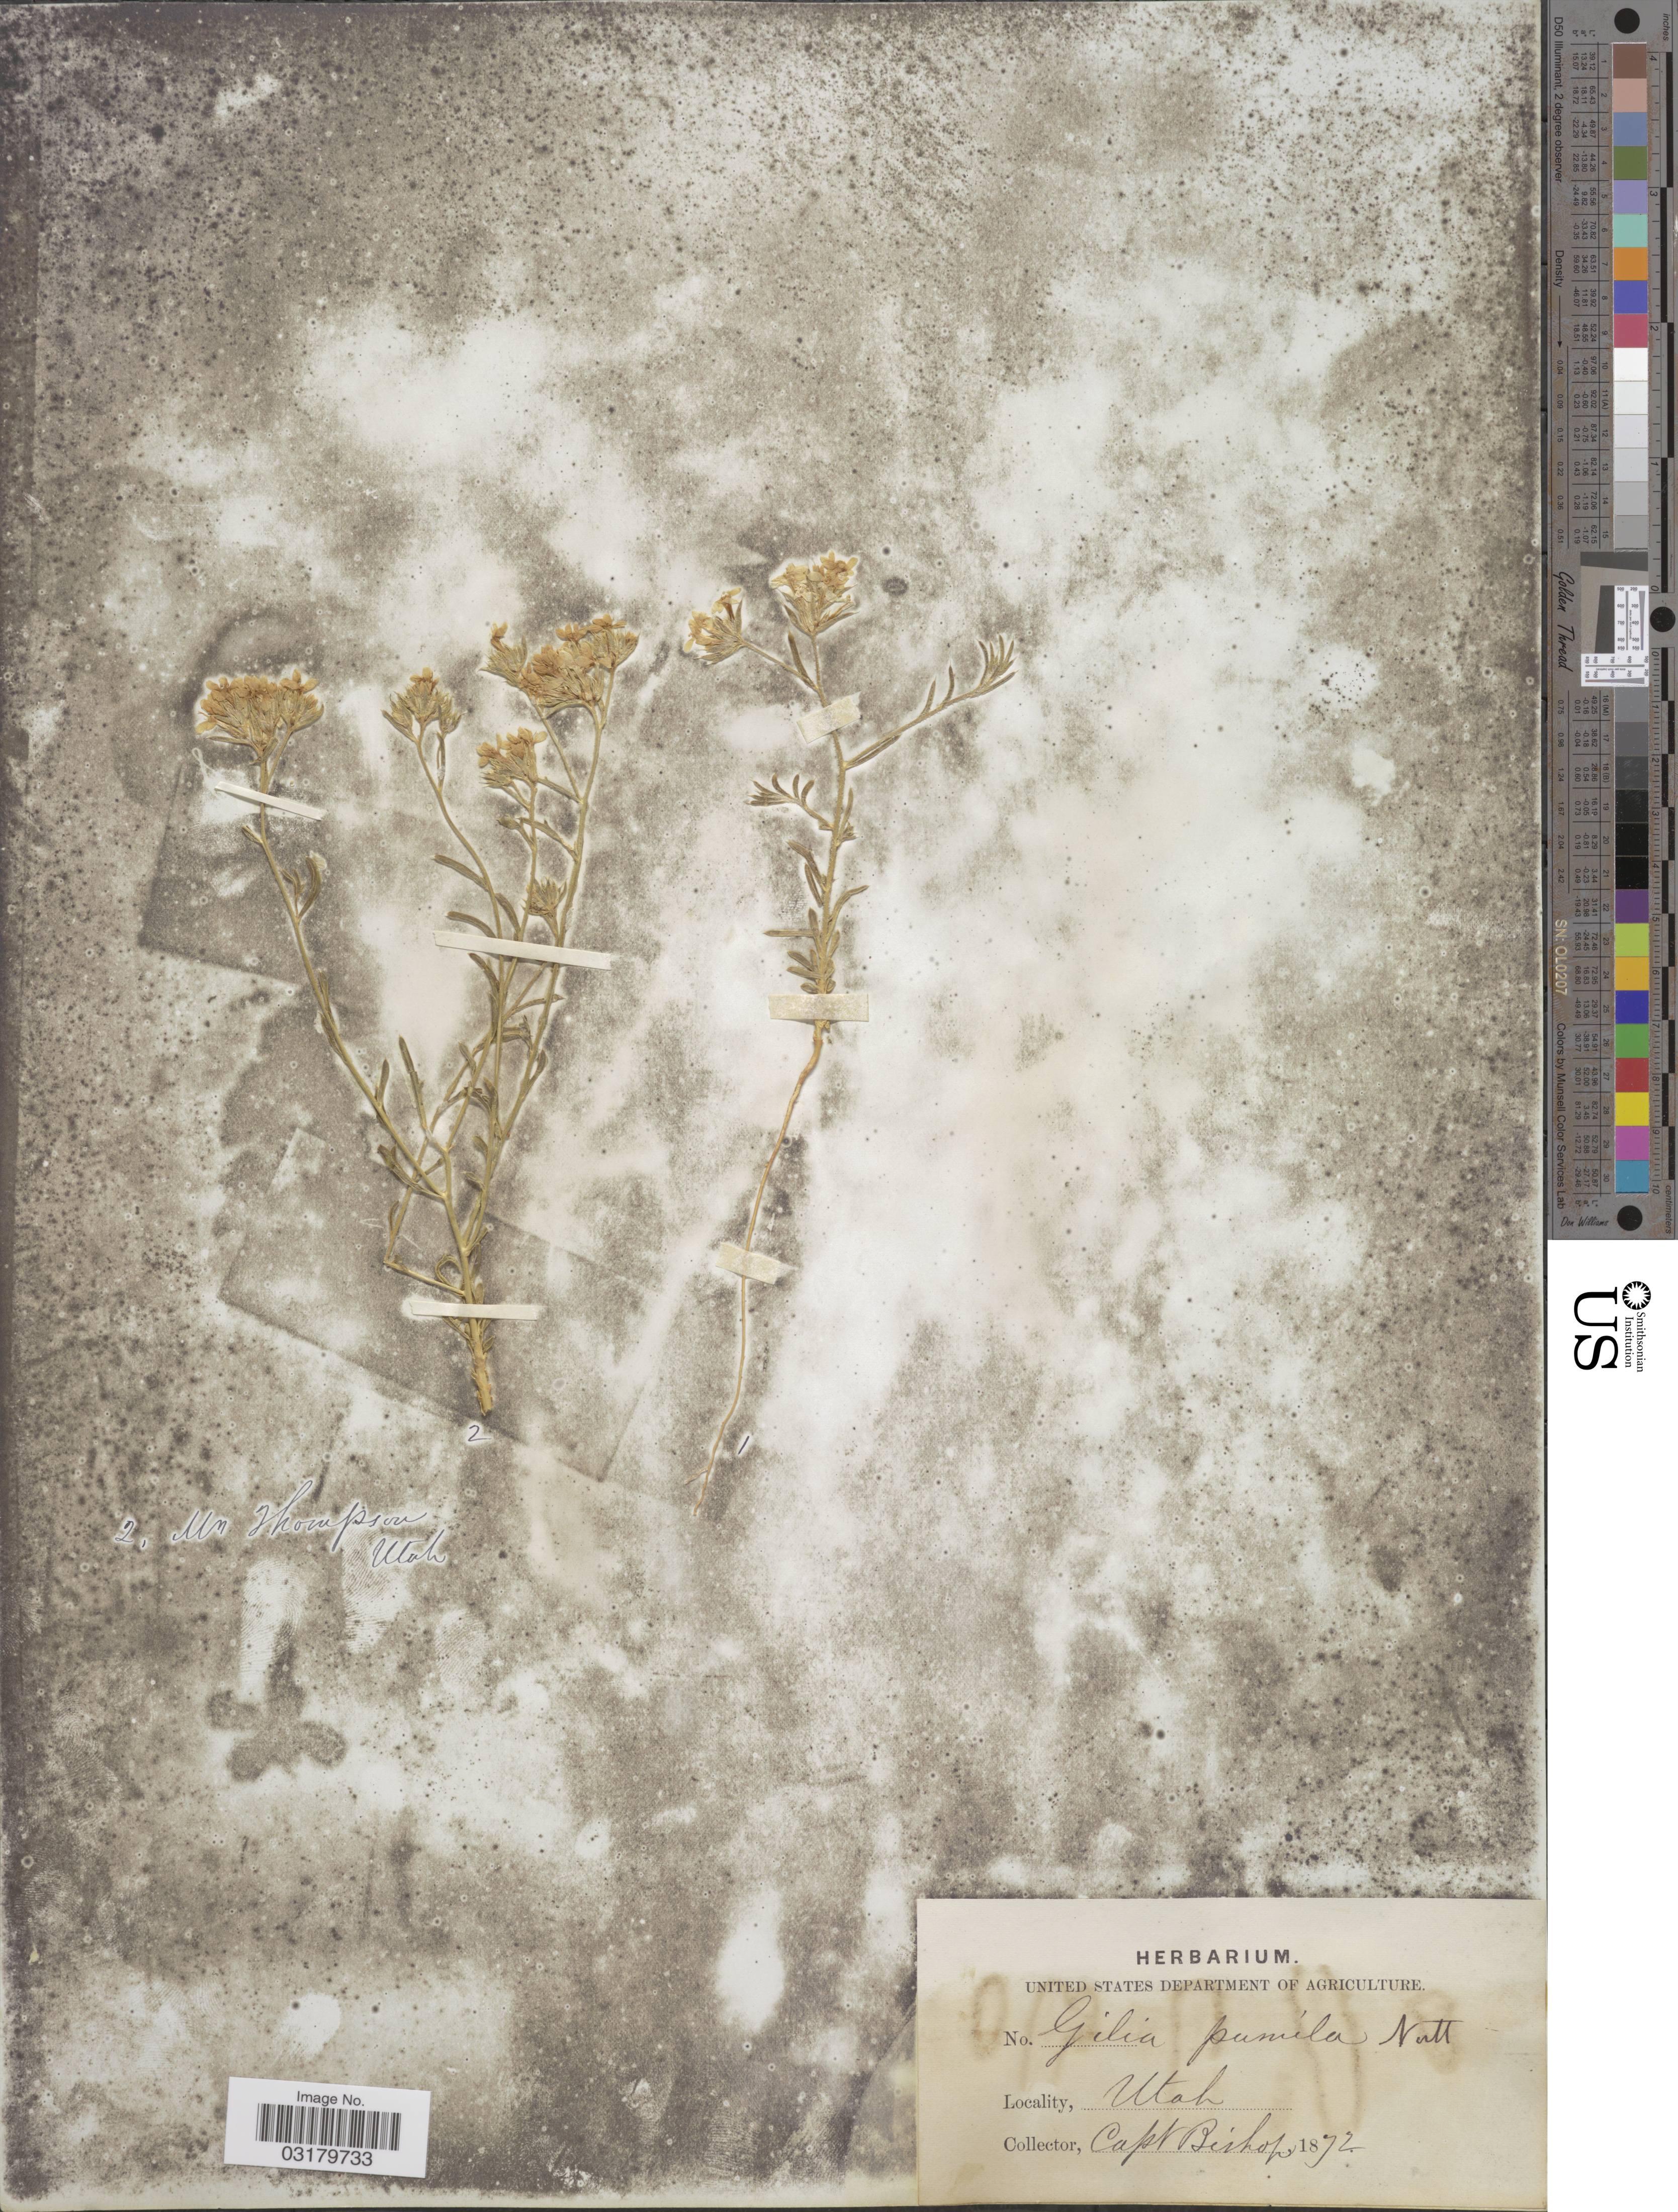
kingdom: Plantae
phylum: Tracheophyta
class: Magnoliopsida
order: Ericales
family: Polemoniaceae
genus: Ipomopsis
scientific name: Ipomopsis pumila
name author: (Nutt.) V.E. Grant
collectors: F. M. Bishop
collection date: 1872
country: United States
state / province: Utah